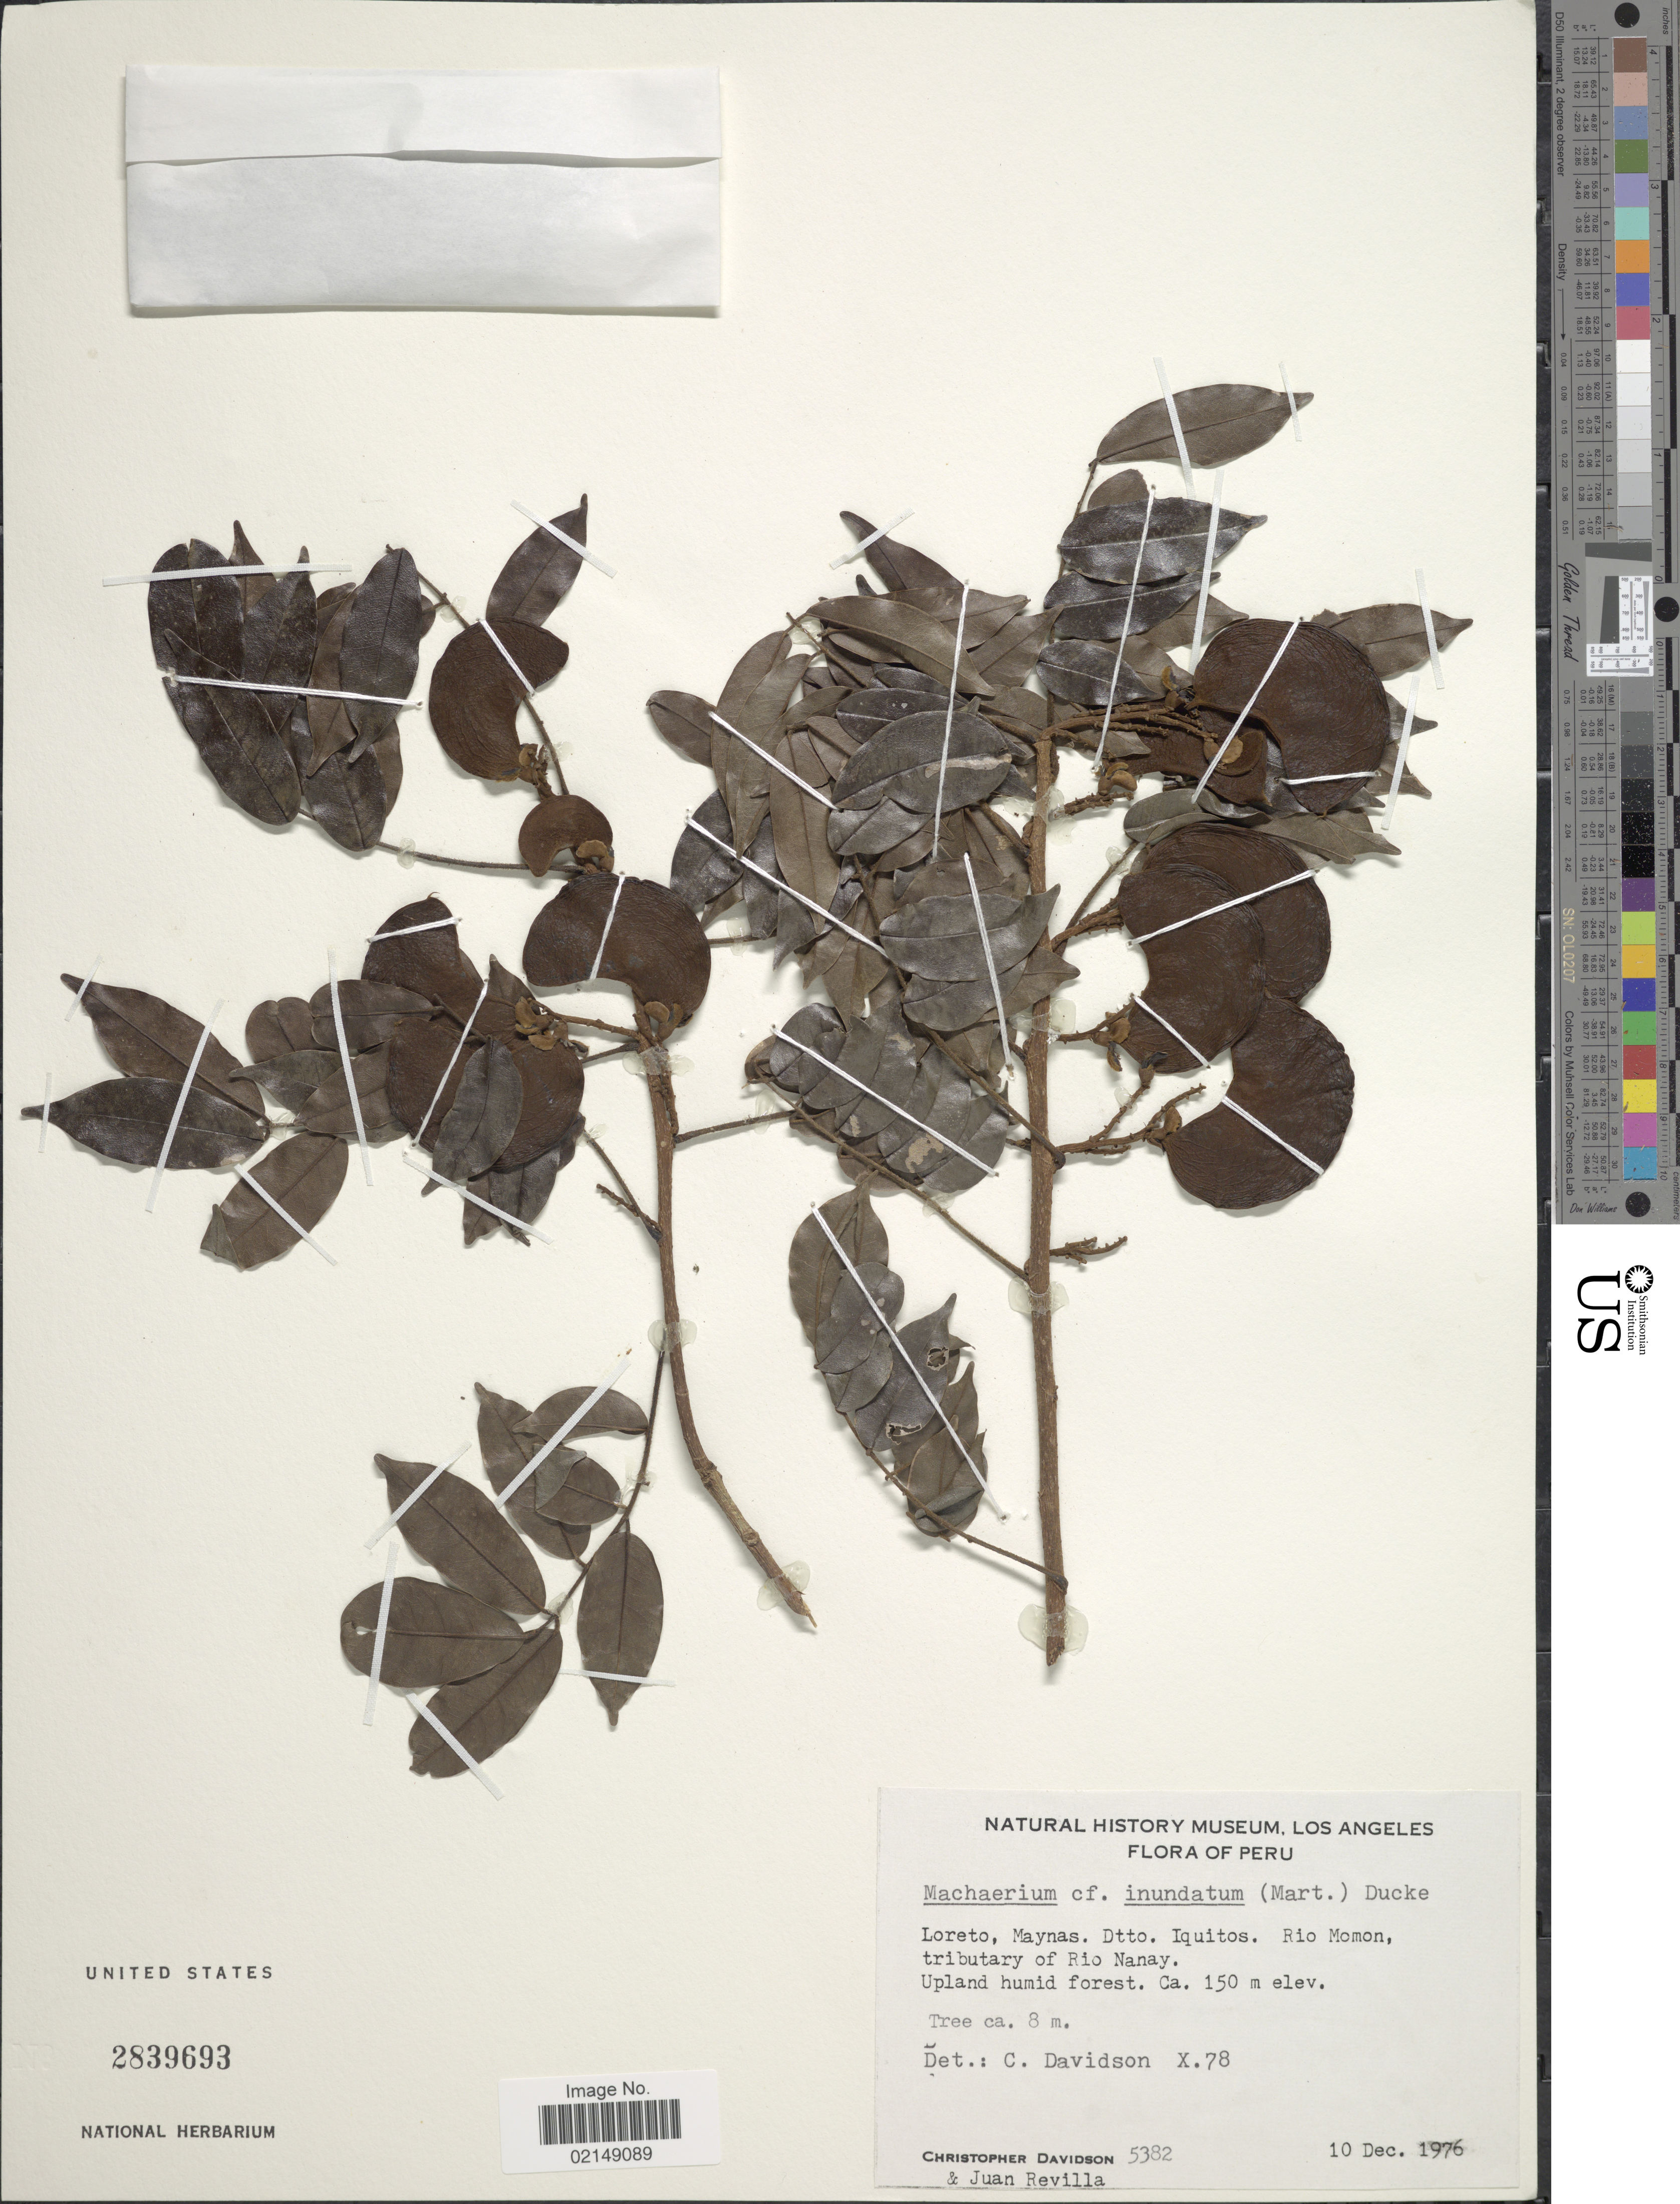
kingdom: Plantae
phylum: Tracheophyta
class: Magnoliopsida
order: Fabales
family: Fabaceae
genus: Machaerium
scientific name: Machaerium inundatum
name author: (Mart. ex Benth.) Ducke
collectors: C. Davidson & J. Revilla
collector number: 5382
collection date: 1976-12-10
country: Peru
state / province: Loreto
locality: Maynas, Dtto. Iquitos, Rio Momon, tributary of Rio Nany.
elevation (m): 150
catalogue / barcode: US 2839693